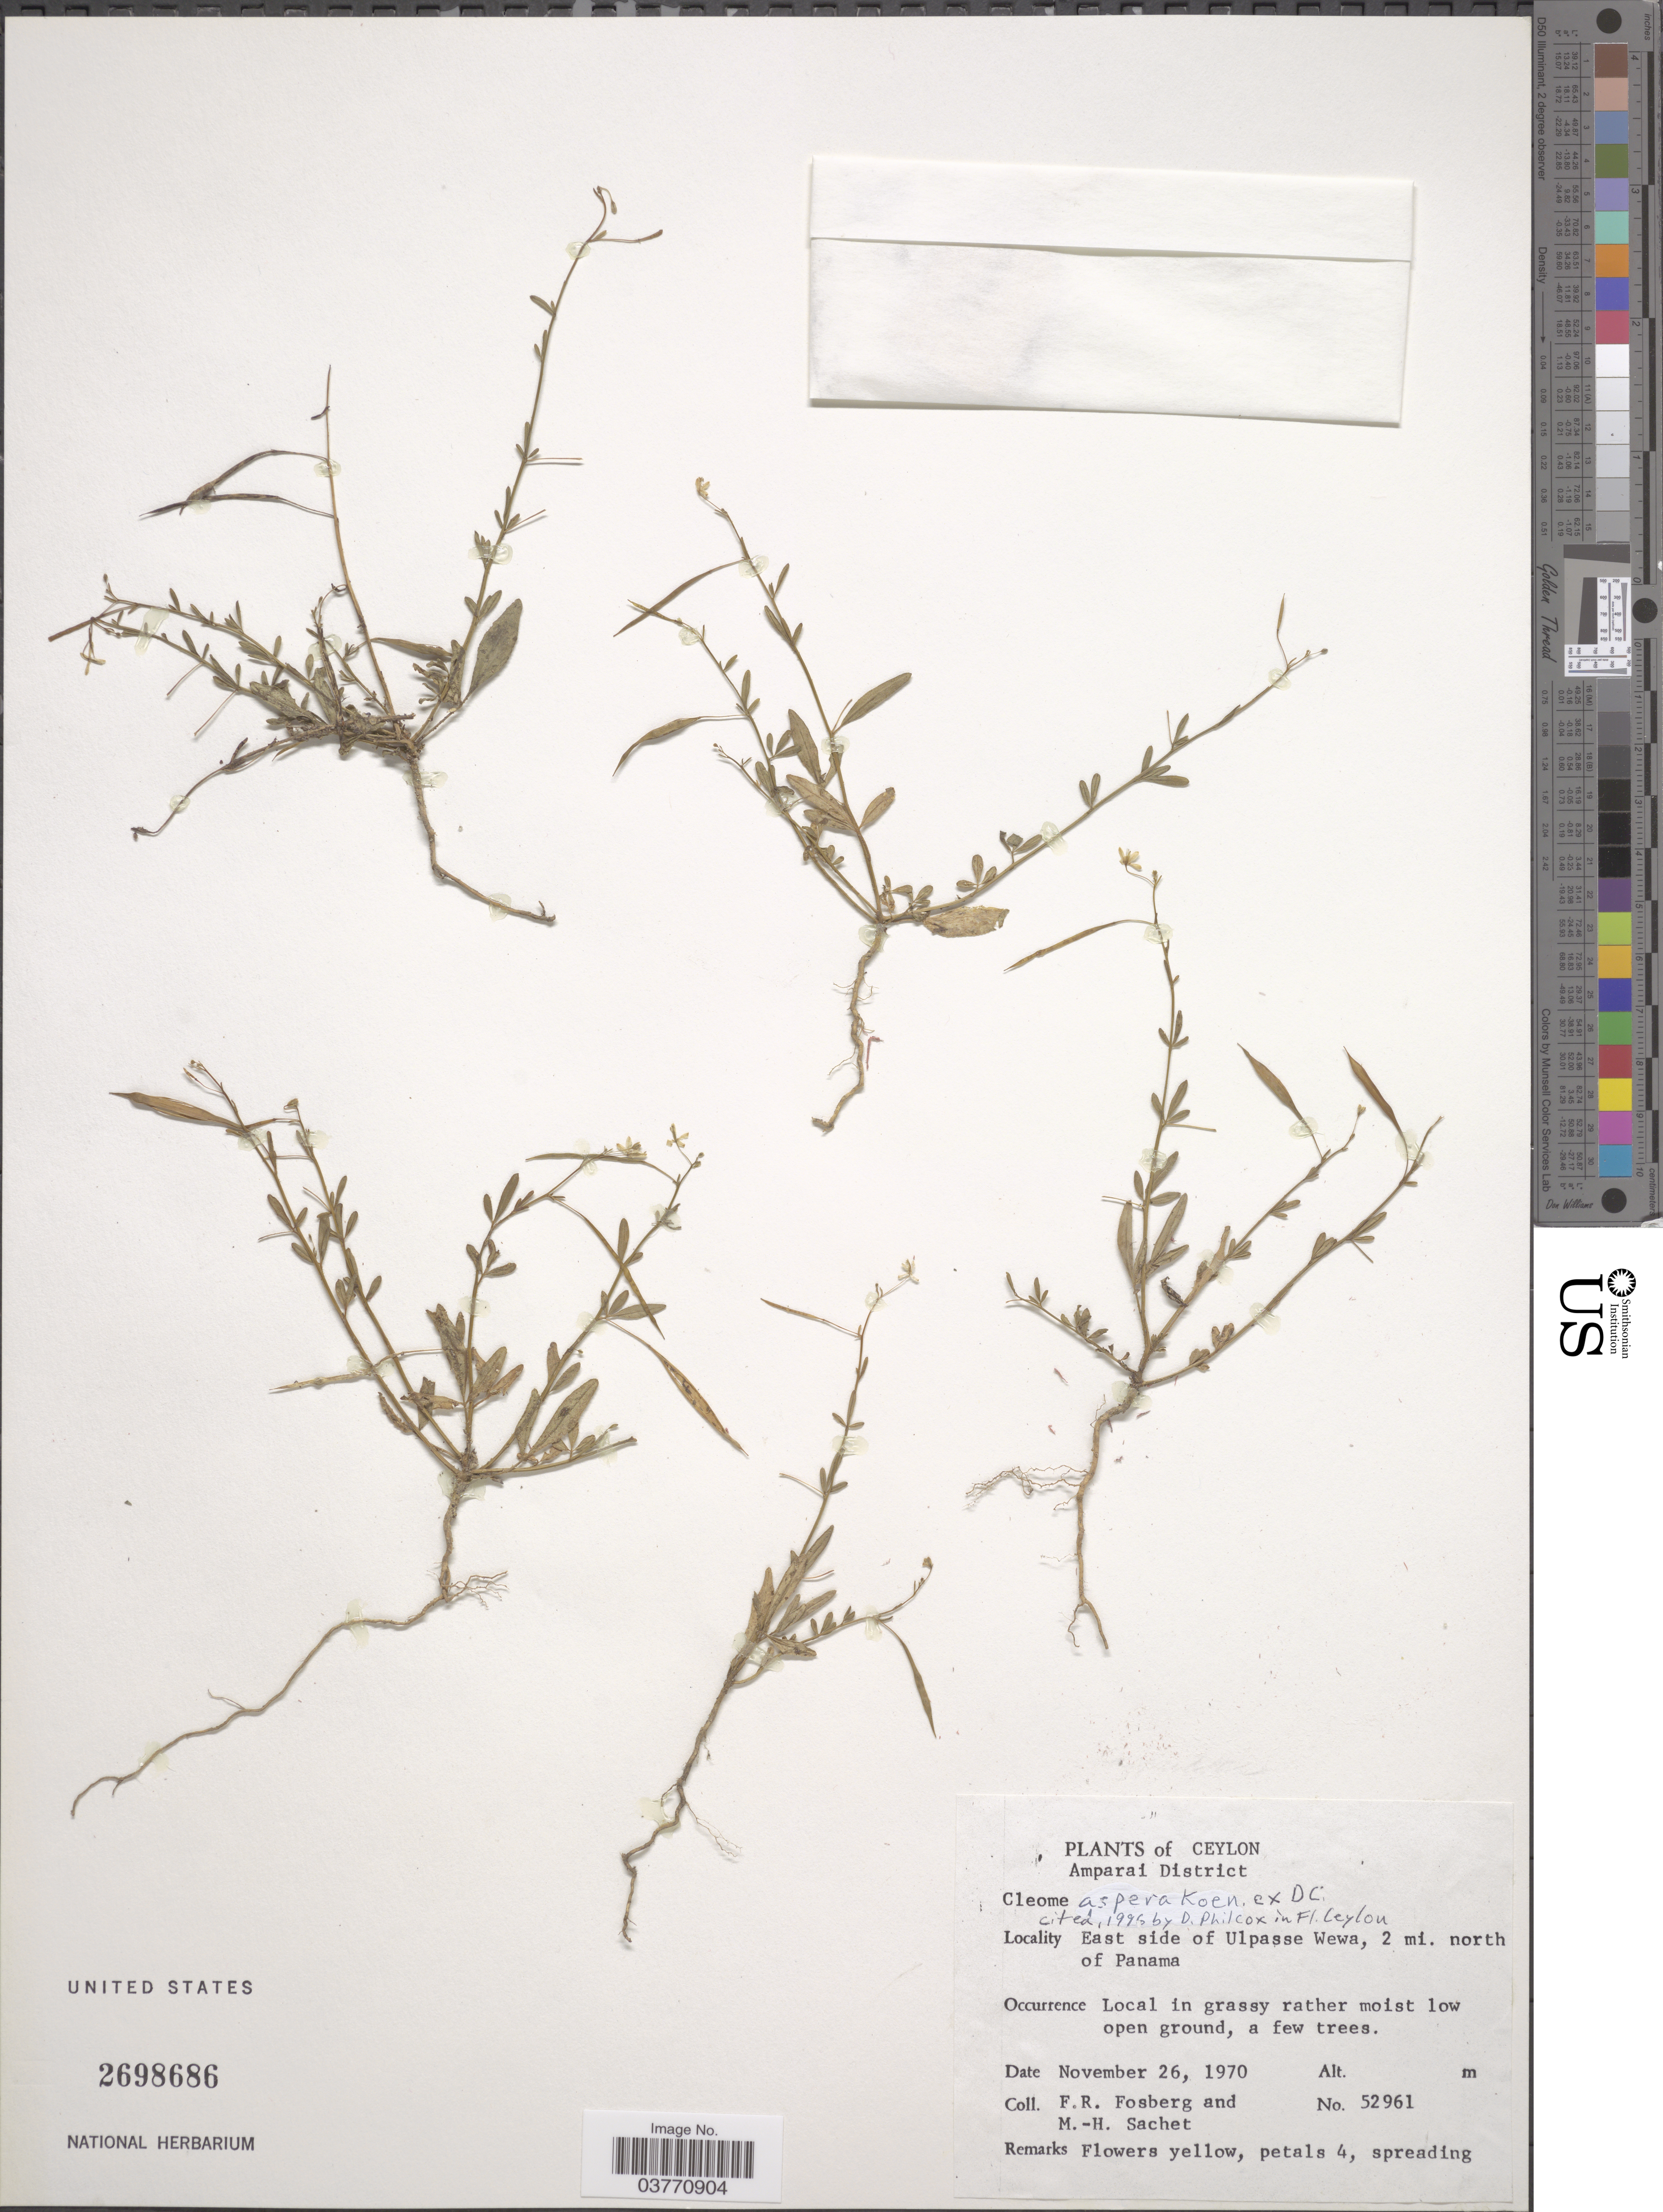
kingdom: Plantae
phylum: Tracheophyta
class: Magnoliopsida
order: Brassicales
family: Cleomaceae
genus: Corynandra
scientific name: Corynandra aspera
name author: (J. Koenig ex DC.) Roalson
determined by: Strong, Mark T., (BOT), Smithsonian Institution - National Museum of Natural History (UNITED STATES)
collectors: F. R. Fosberg & M.-H. Sachet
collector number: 52961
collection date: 1970-11-26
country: Sri Lanka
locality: Ceylon. Amparai District. East side of Ulpasse Wewa. 2 mi. north of Panama.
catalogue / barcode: US 2698686